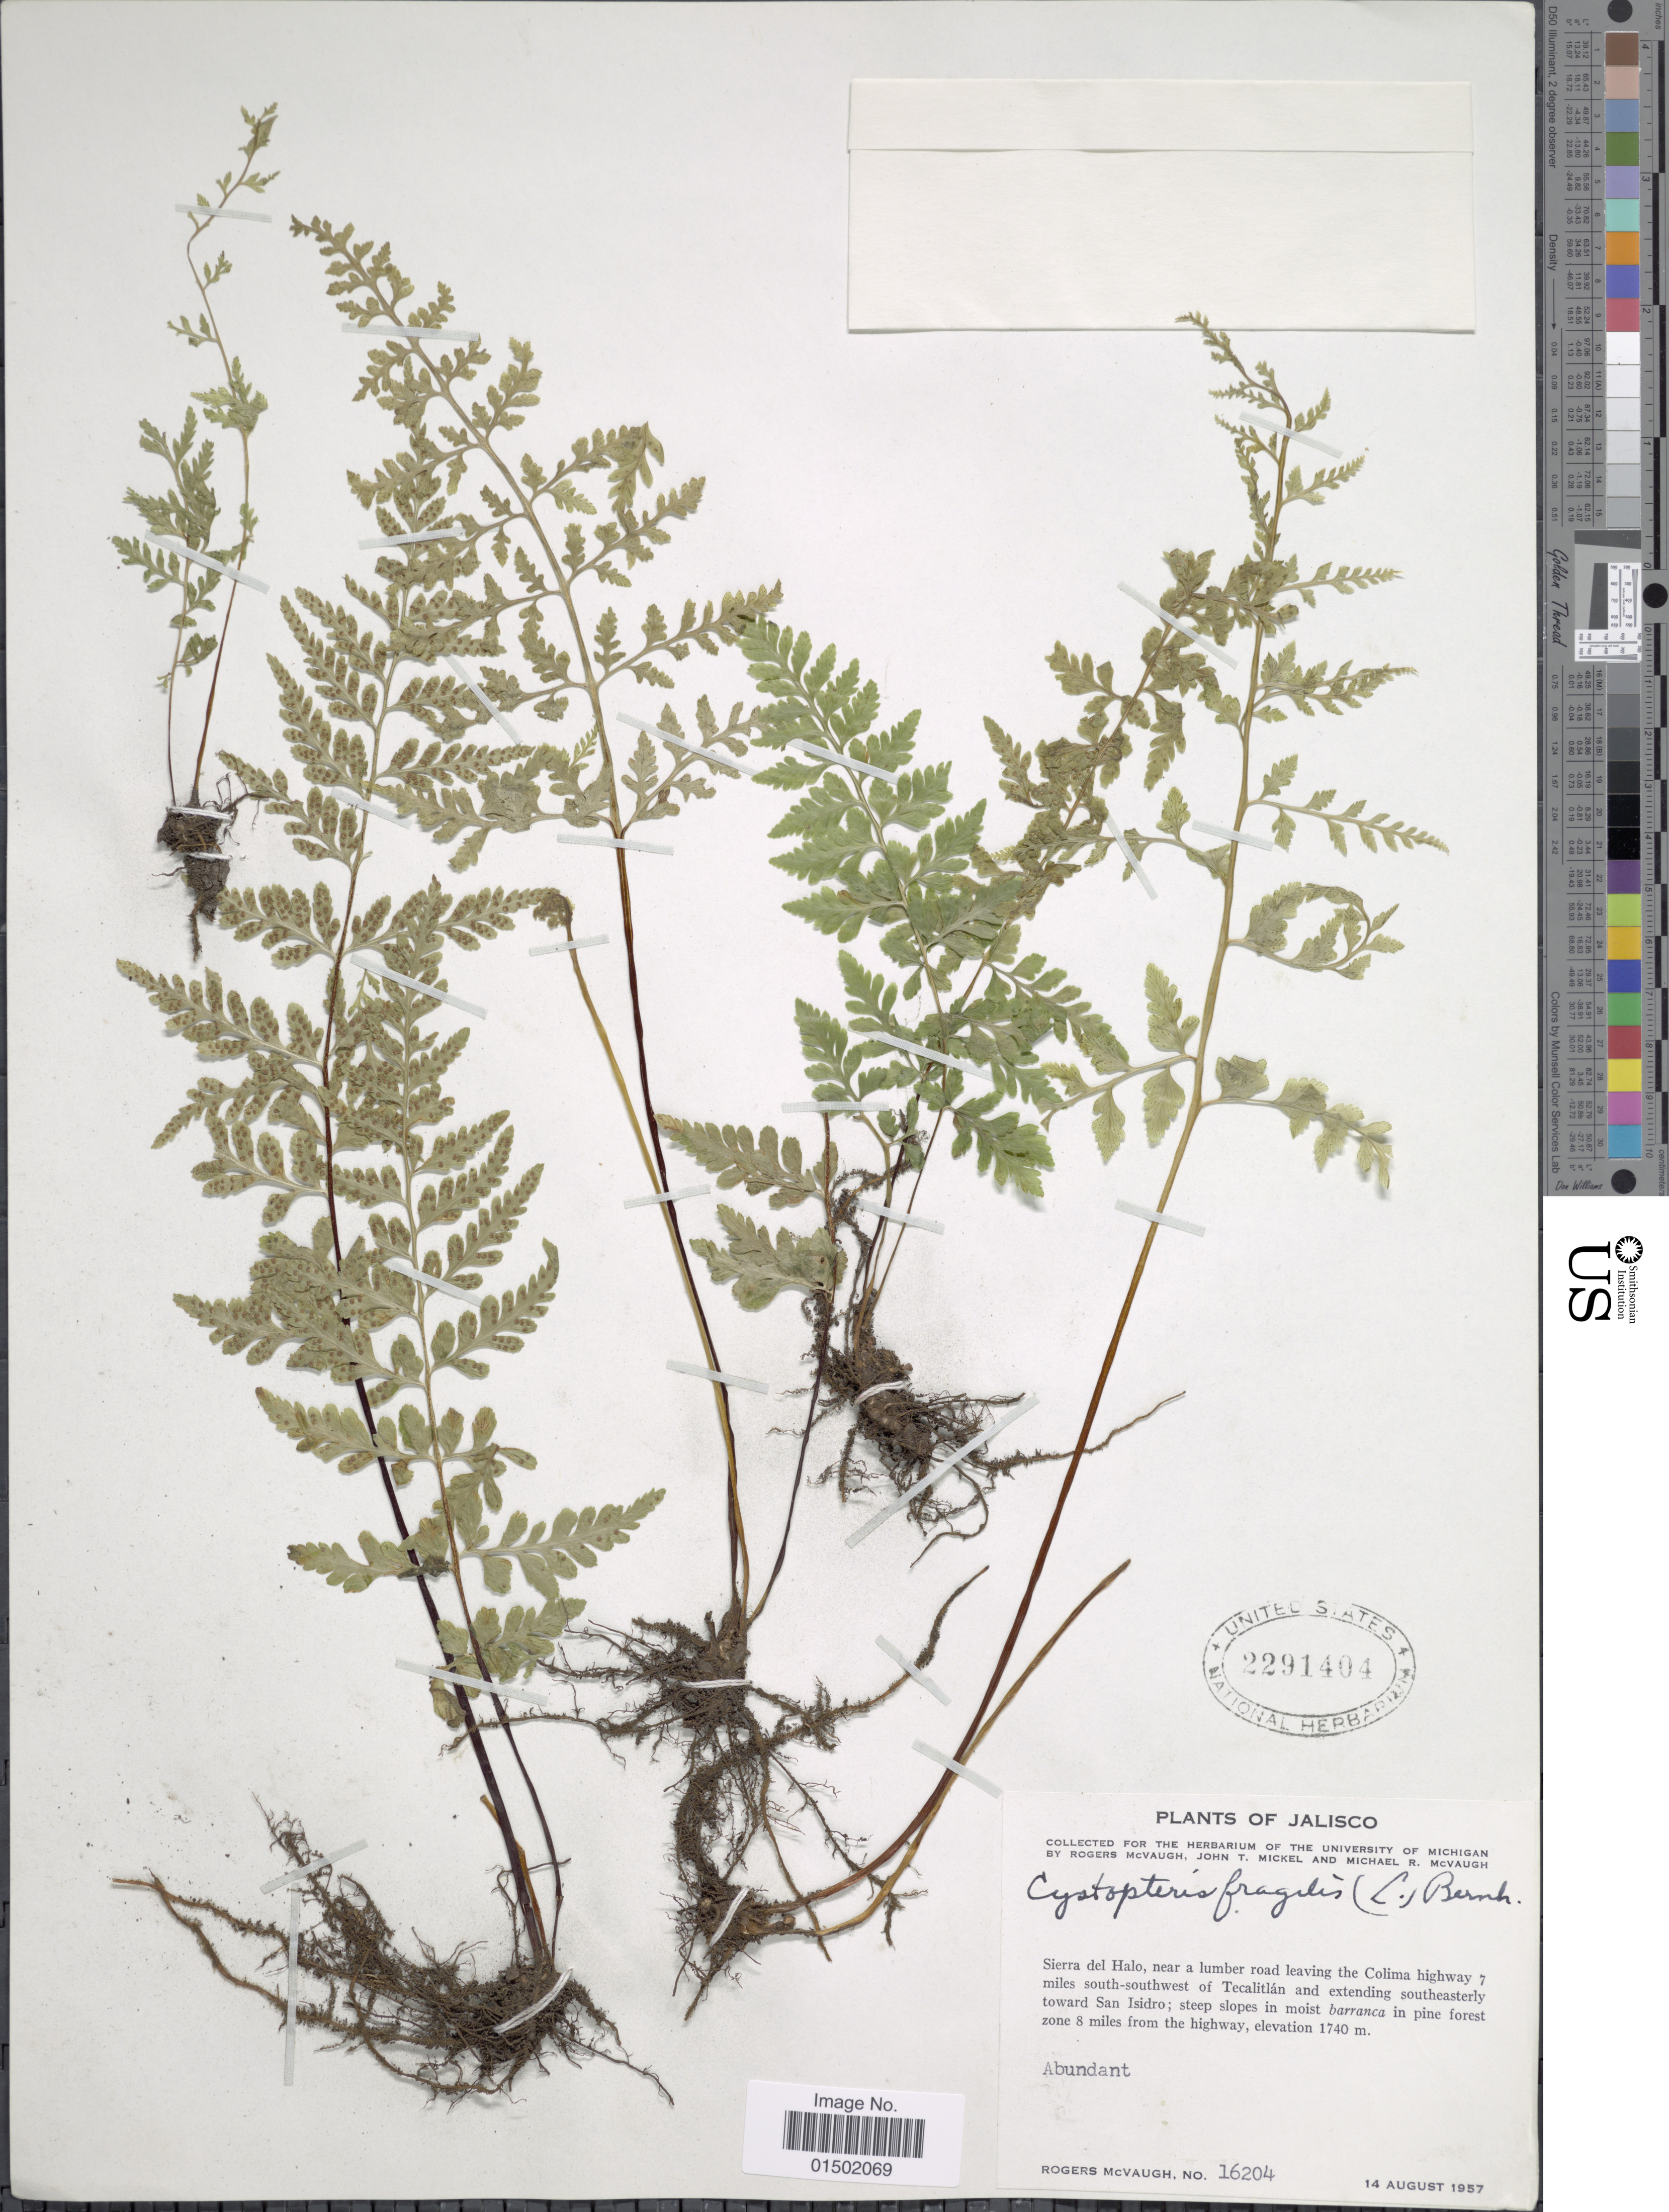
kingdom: Plantae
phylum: Tracheophyta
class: Polypodiopsida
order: Polypodiales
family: Cystopteridaceae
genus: Cystopteris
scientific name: Cystopteris fragilis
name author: (L.) Bernh.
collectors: R. McVaugh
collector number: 16204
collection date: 1957-08-14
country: Mexico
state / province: Jalisco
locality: Sierra del Halo, near a lumber road leaving the Colima highway 7 miles south-southwest of Tecalitlan and extending southeasterly toward San Isidro; steep slopes in moist barranca in pine forest zone 8 miles from the highway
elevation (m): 1740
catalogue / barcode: US 2291404